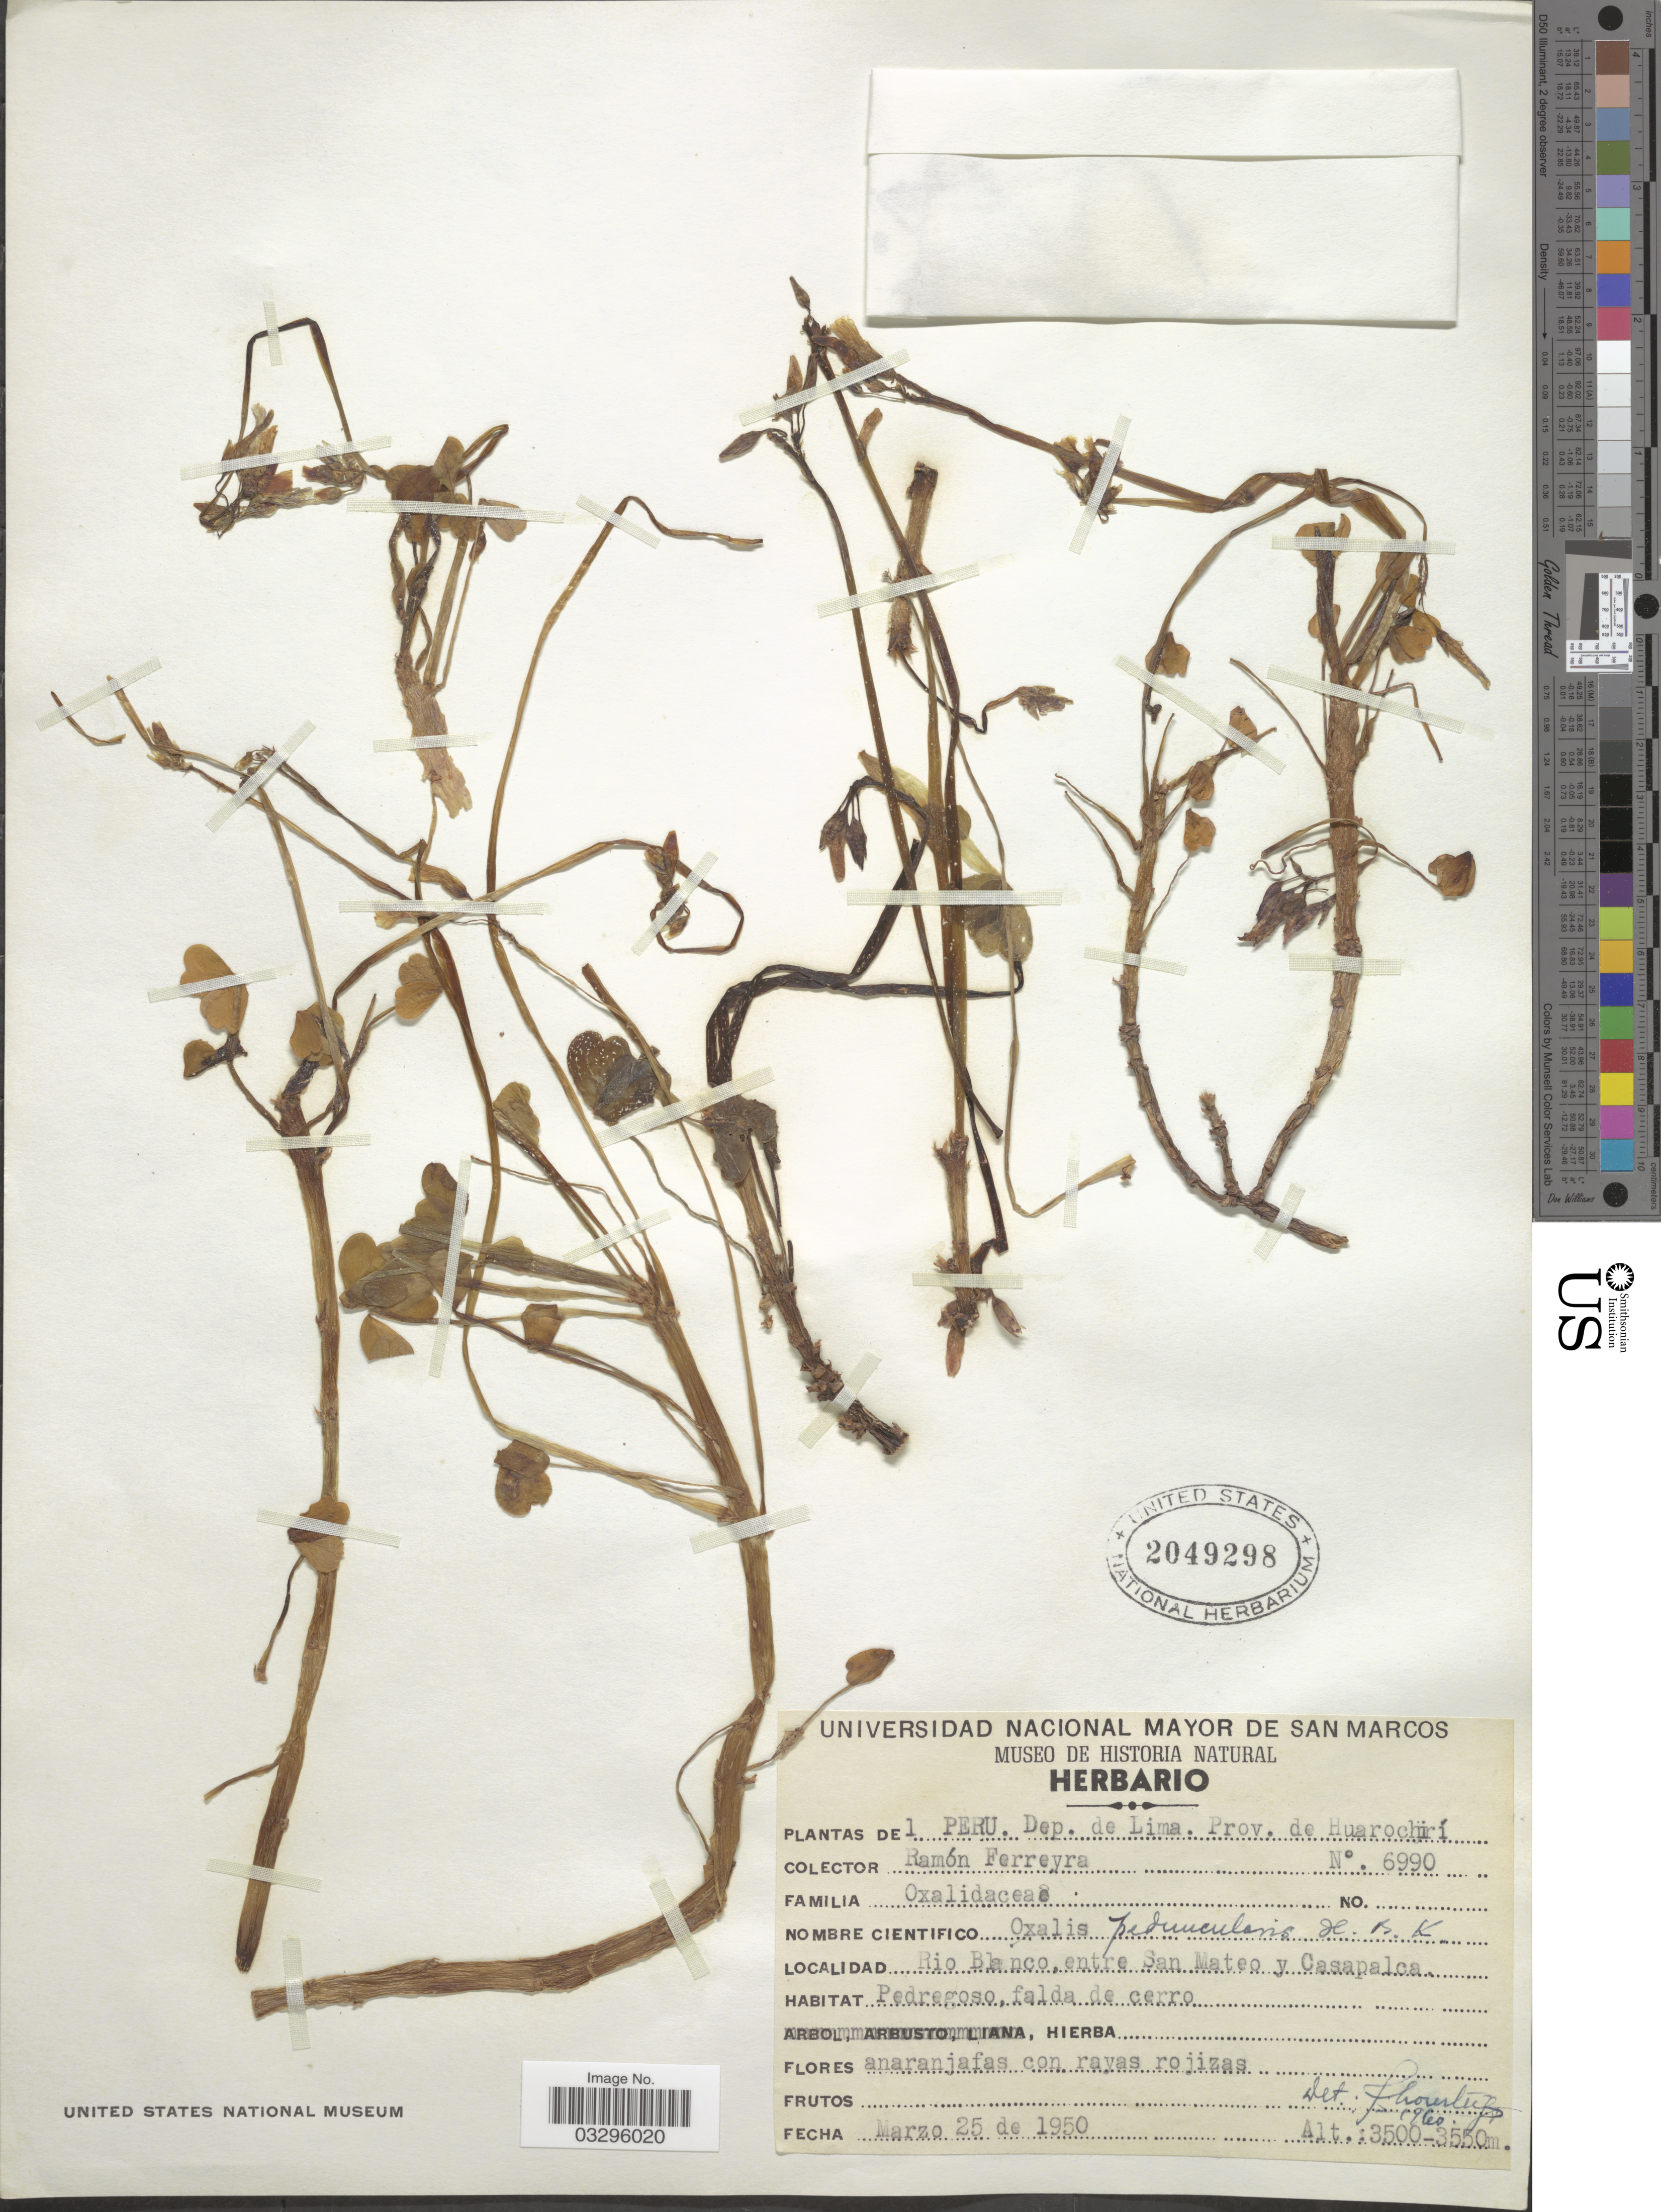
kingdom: Plantae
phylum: Tracheophyta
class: Magnoliopsida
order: Oxalidales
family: Oxalidaceae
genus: Oxalis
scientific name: Oxalis peduncularis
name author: Kunth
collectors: R. A. Ferreyra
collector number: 6990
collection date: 1950-03-25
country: Peru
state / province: Lima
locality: Dep. de Lima. Prov. de Huarochirí. Rio Blanco entre San Mateo y Casapalca.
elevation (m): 3500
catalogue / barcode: US 2049298